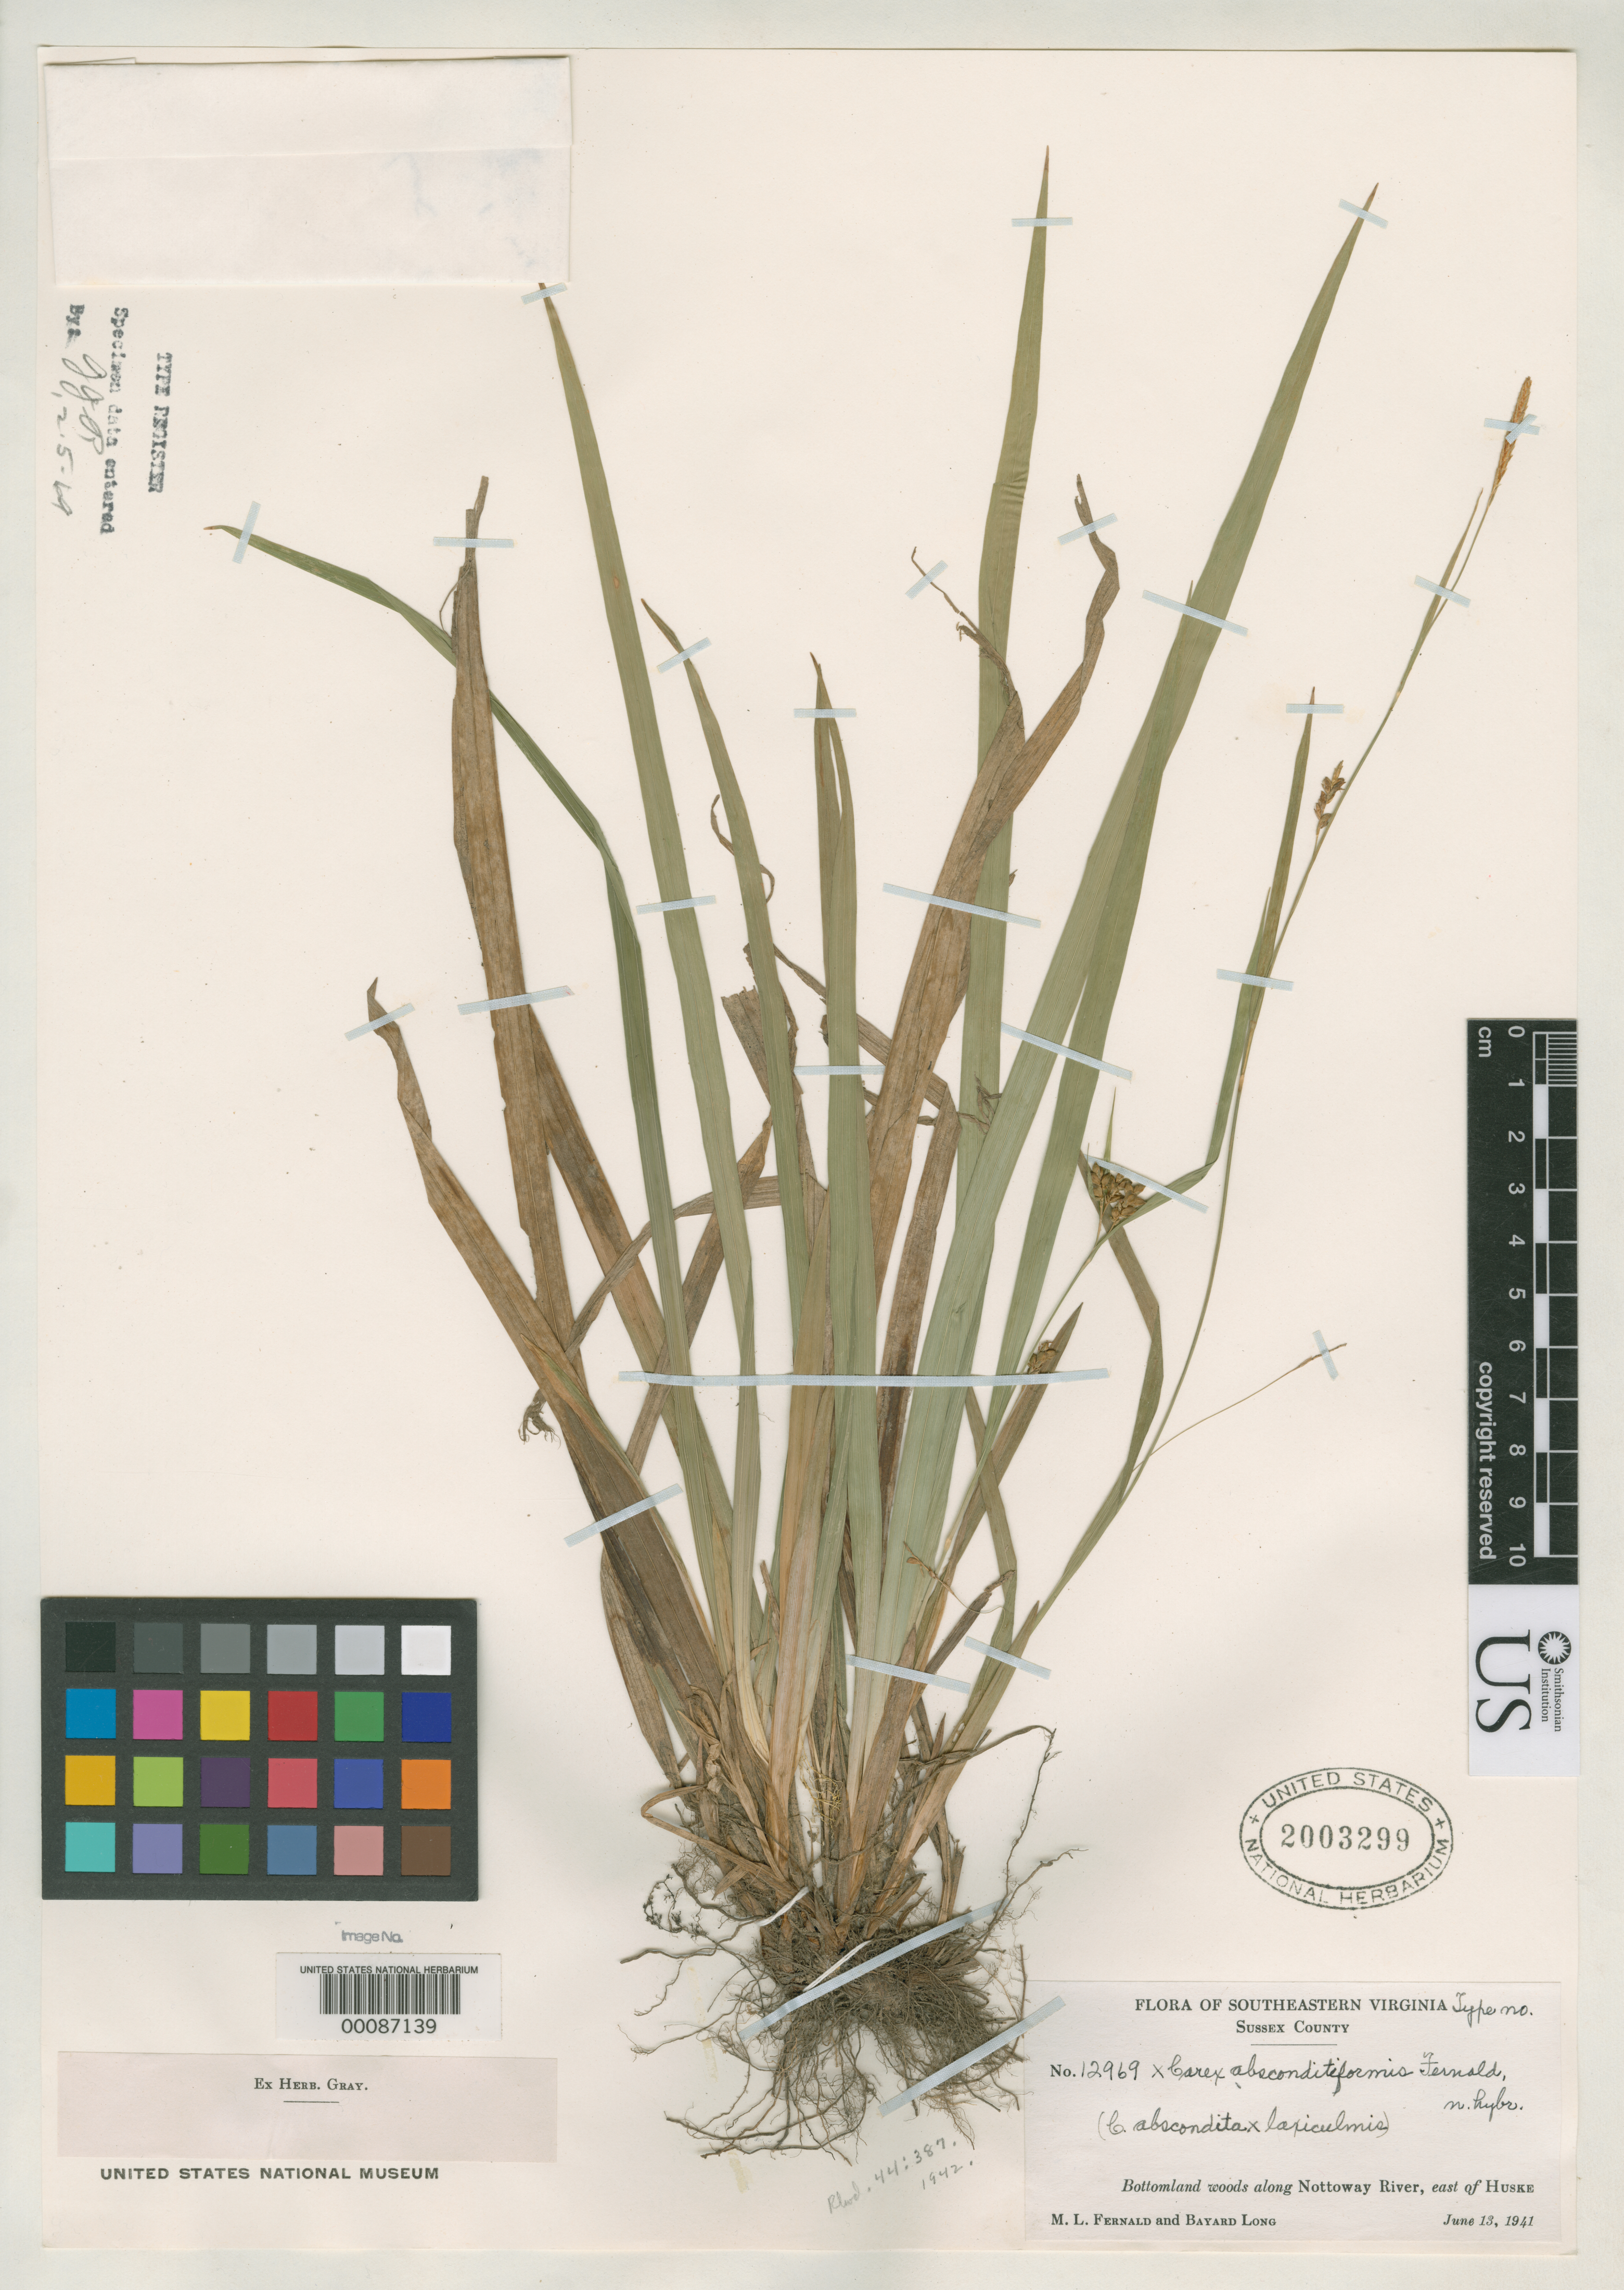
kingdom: Plantae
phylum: Tracheophyta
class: Liliopsida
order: Poales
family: Cyperaceae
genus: Carex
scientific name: Carex x absconditiformis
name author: Fernald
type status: Isotype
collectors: M. L. Fernald & B. H. Long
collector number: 12969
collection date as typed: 13 Jun 1941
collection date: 1941-06-13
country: United States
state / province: Virginia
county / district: Sussex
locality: Nottoway River, E of Huske.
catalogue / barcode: US 2003299